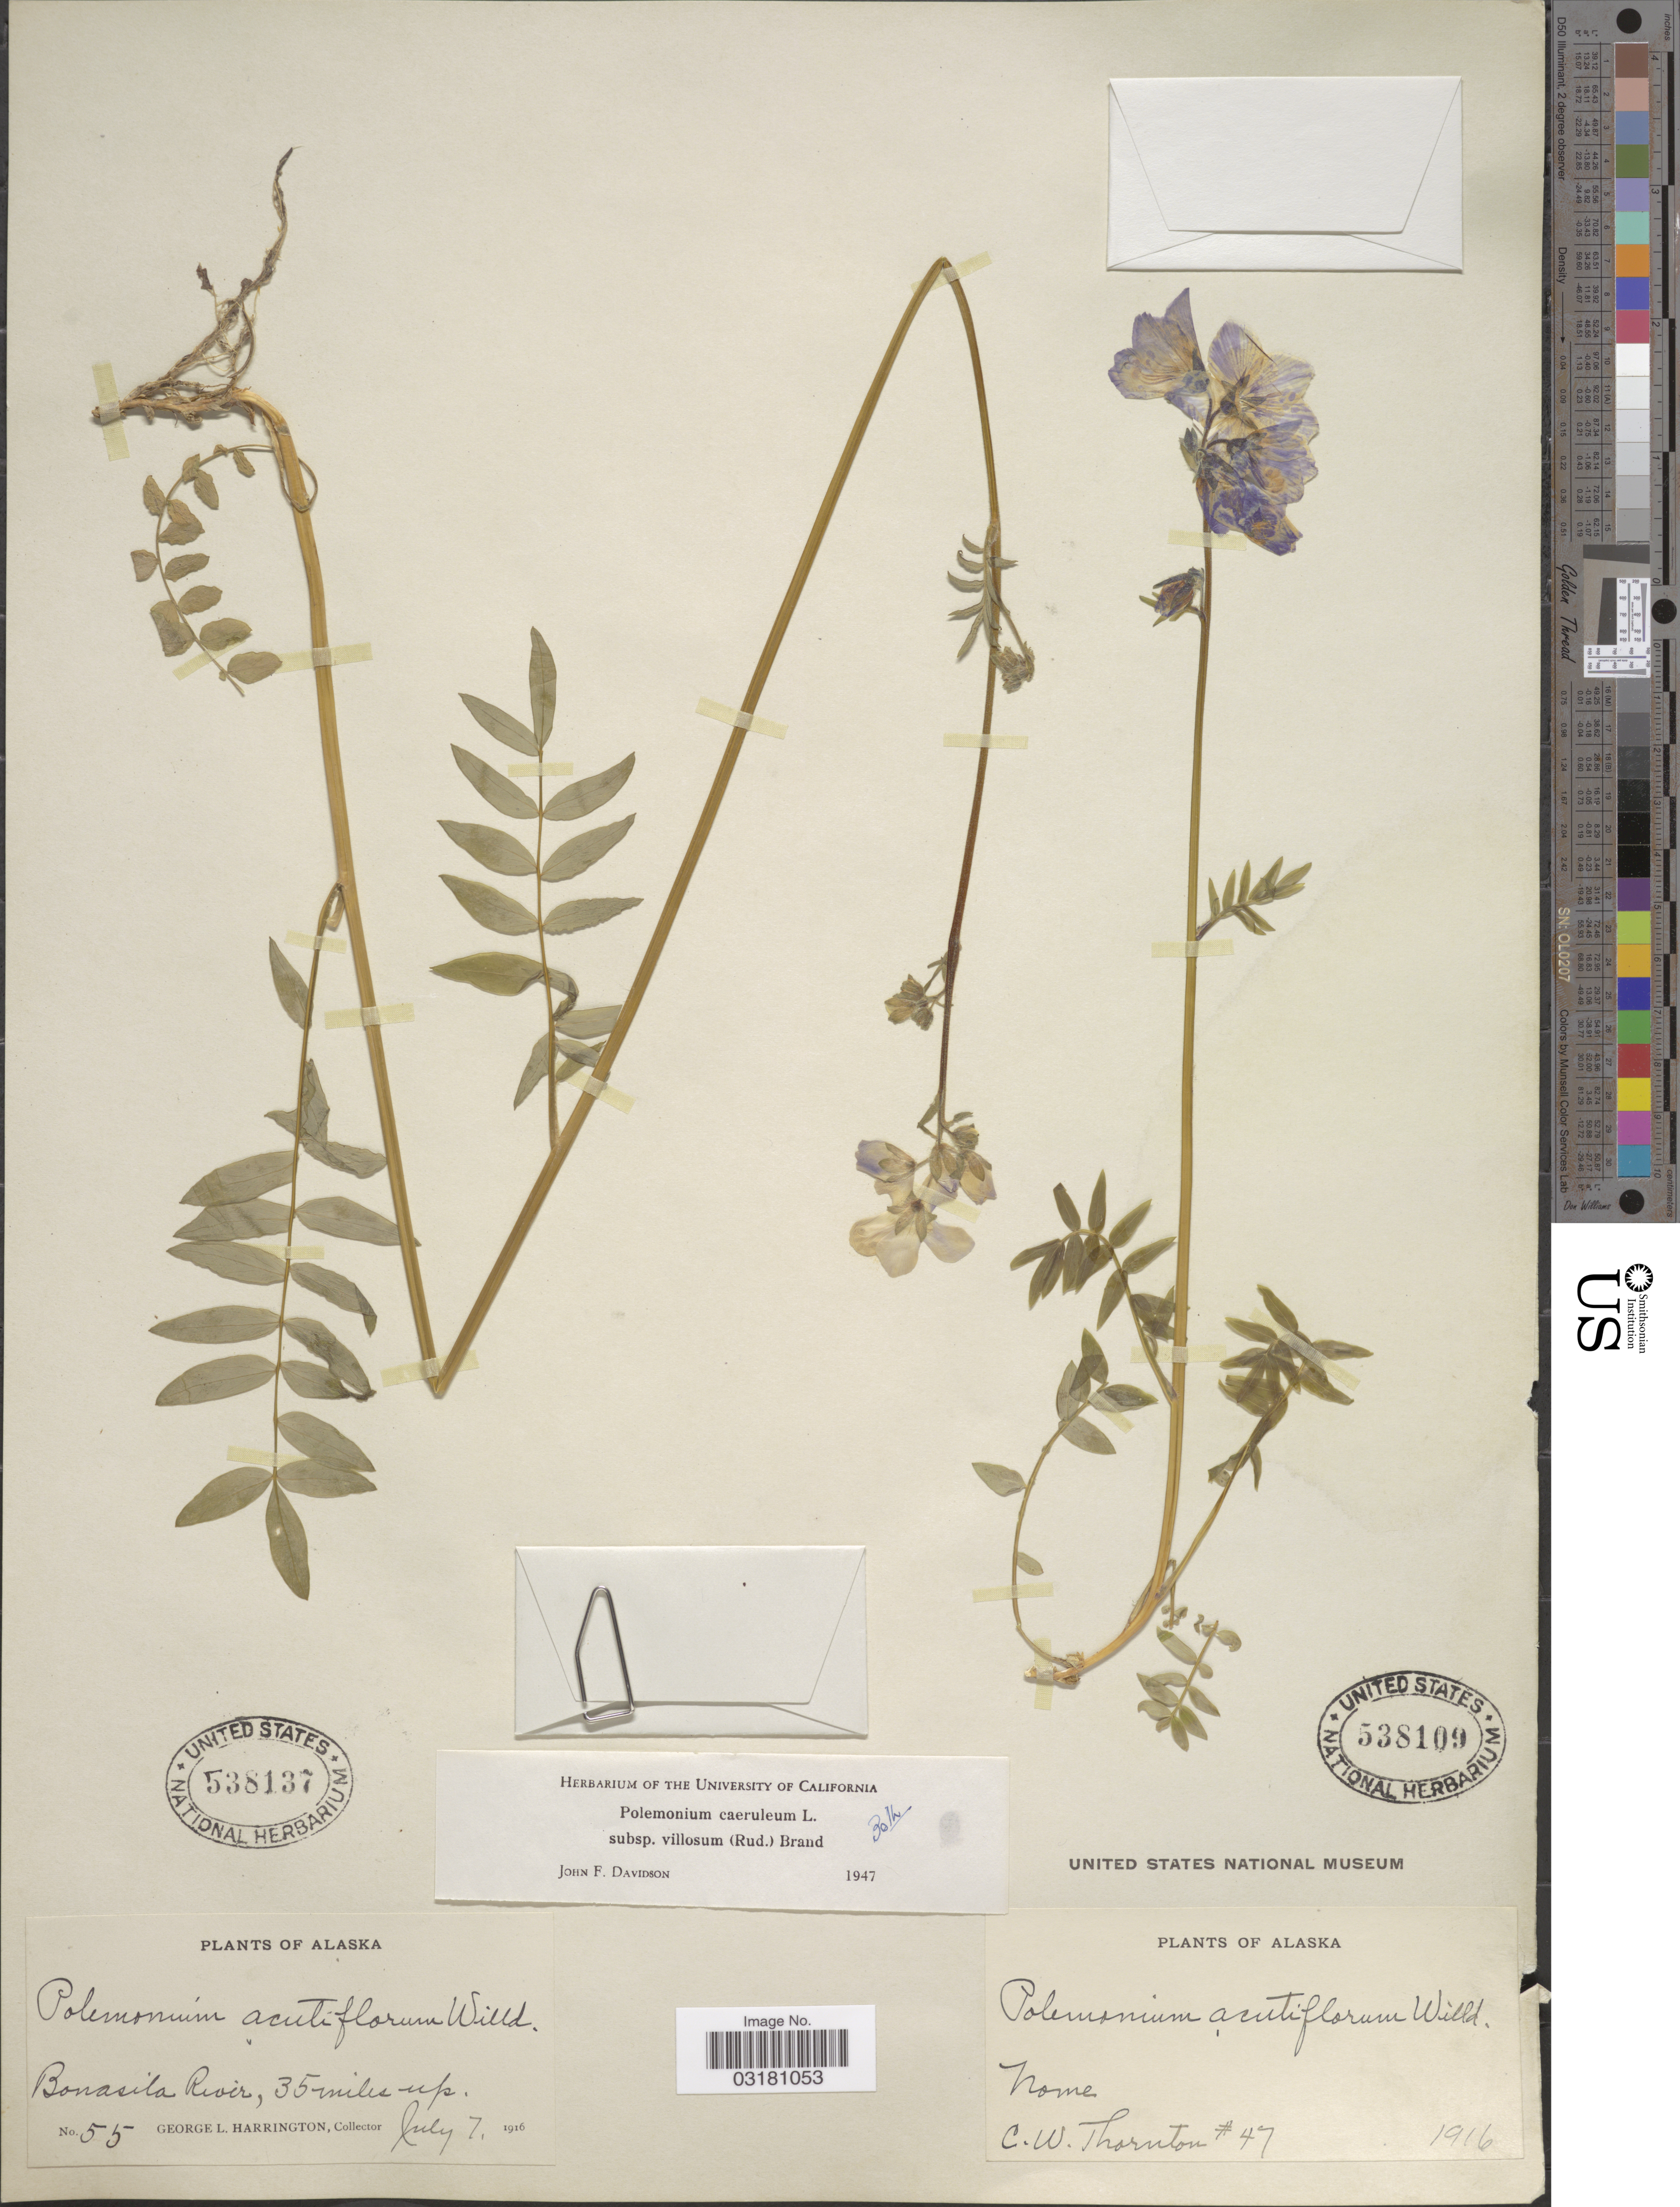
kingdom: Plantae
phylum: Tracheophyta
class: Magnoliopsida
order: Ericales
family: Polemoniaceae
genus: Polemonium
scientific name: Polemonium caeruleum var. villosum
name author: (Rudolph ex Georgi) Brand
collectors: G. Harrington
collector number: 55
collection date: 1916-07-07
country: United States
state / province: Alaska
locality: Bonasila River, 35 miles up.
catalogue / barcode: US 538137-2